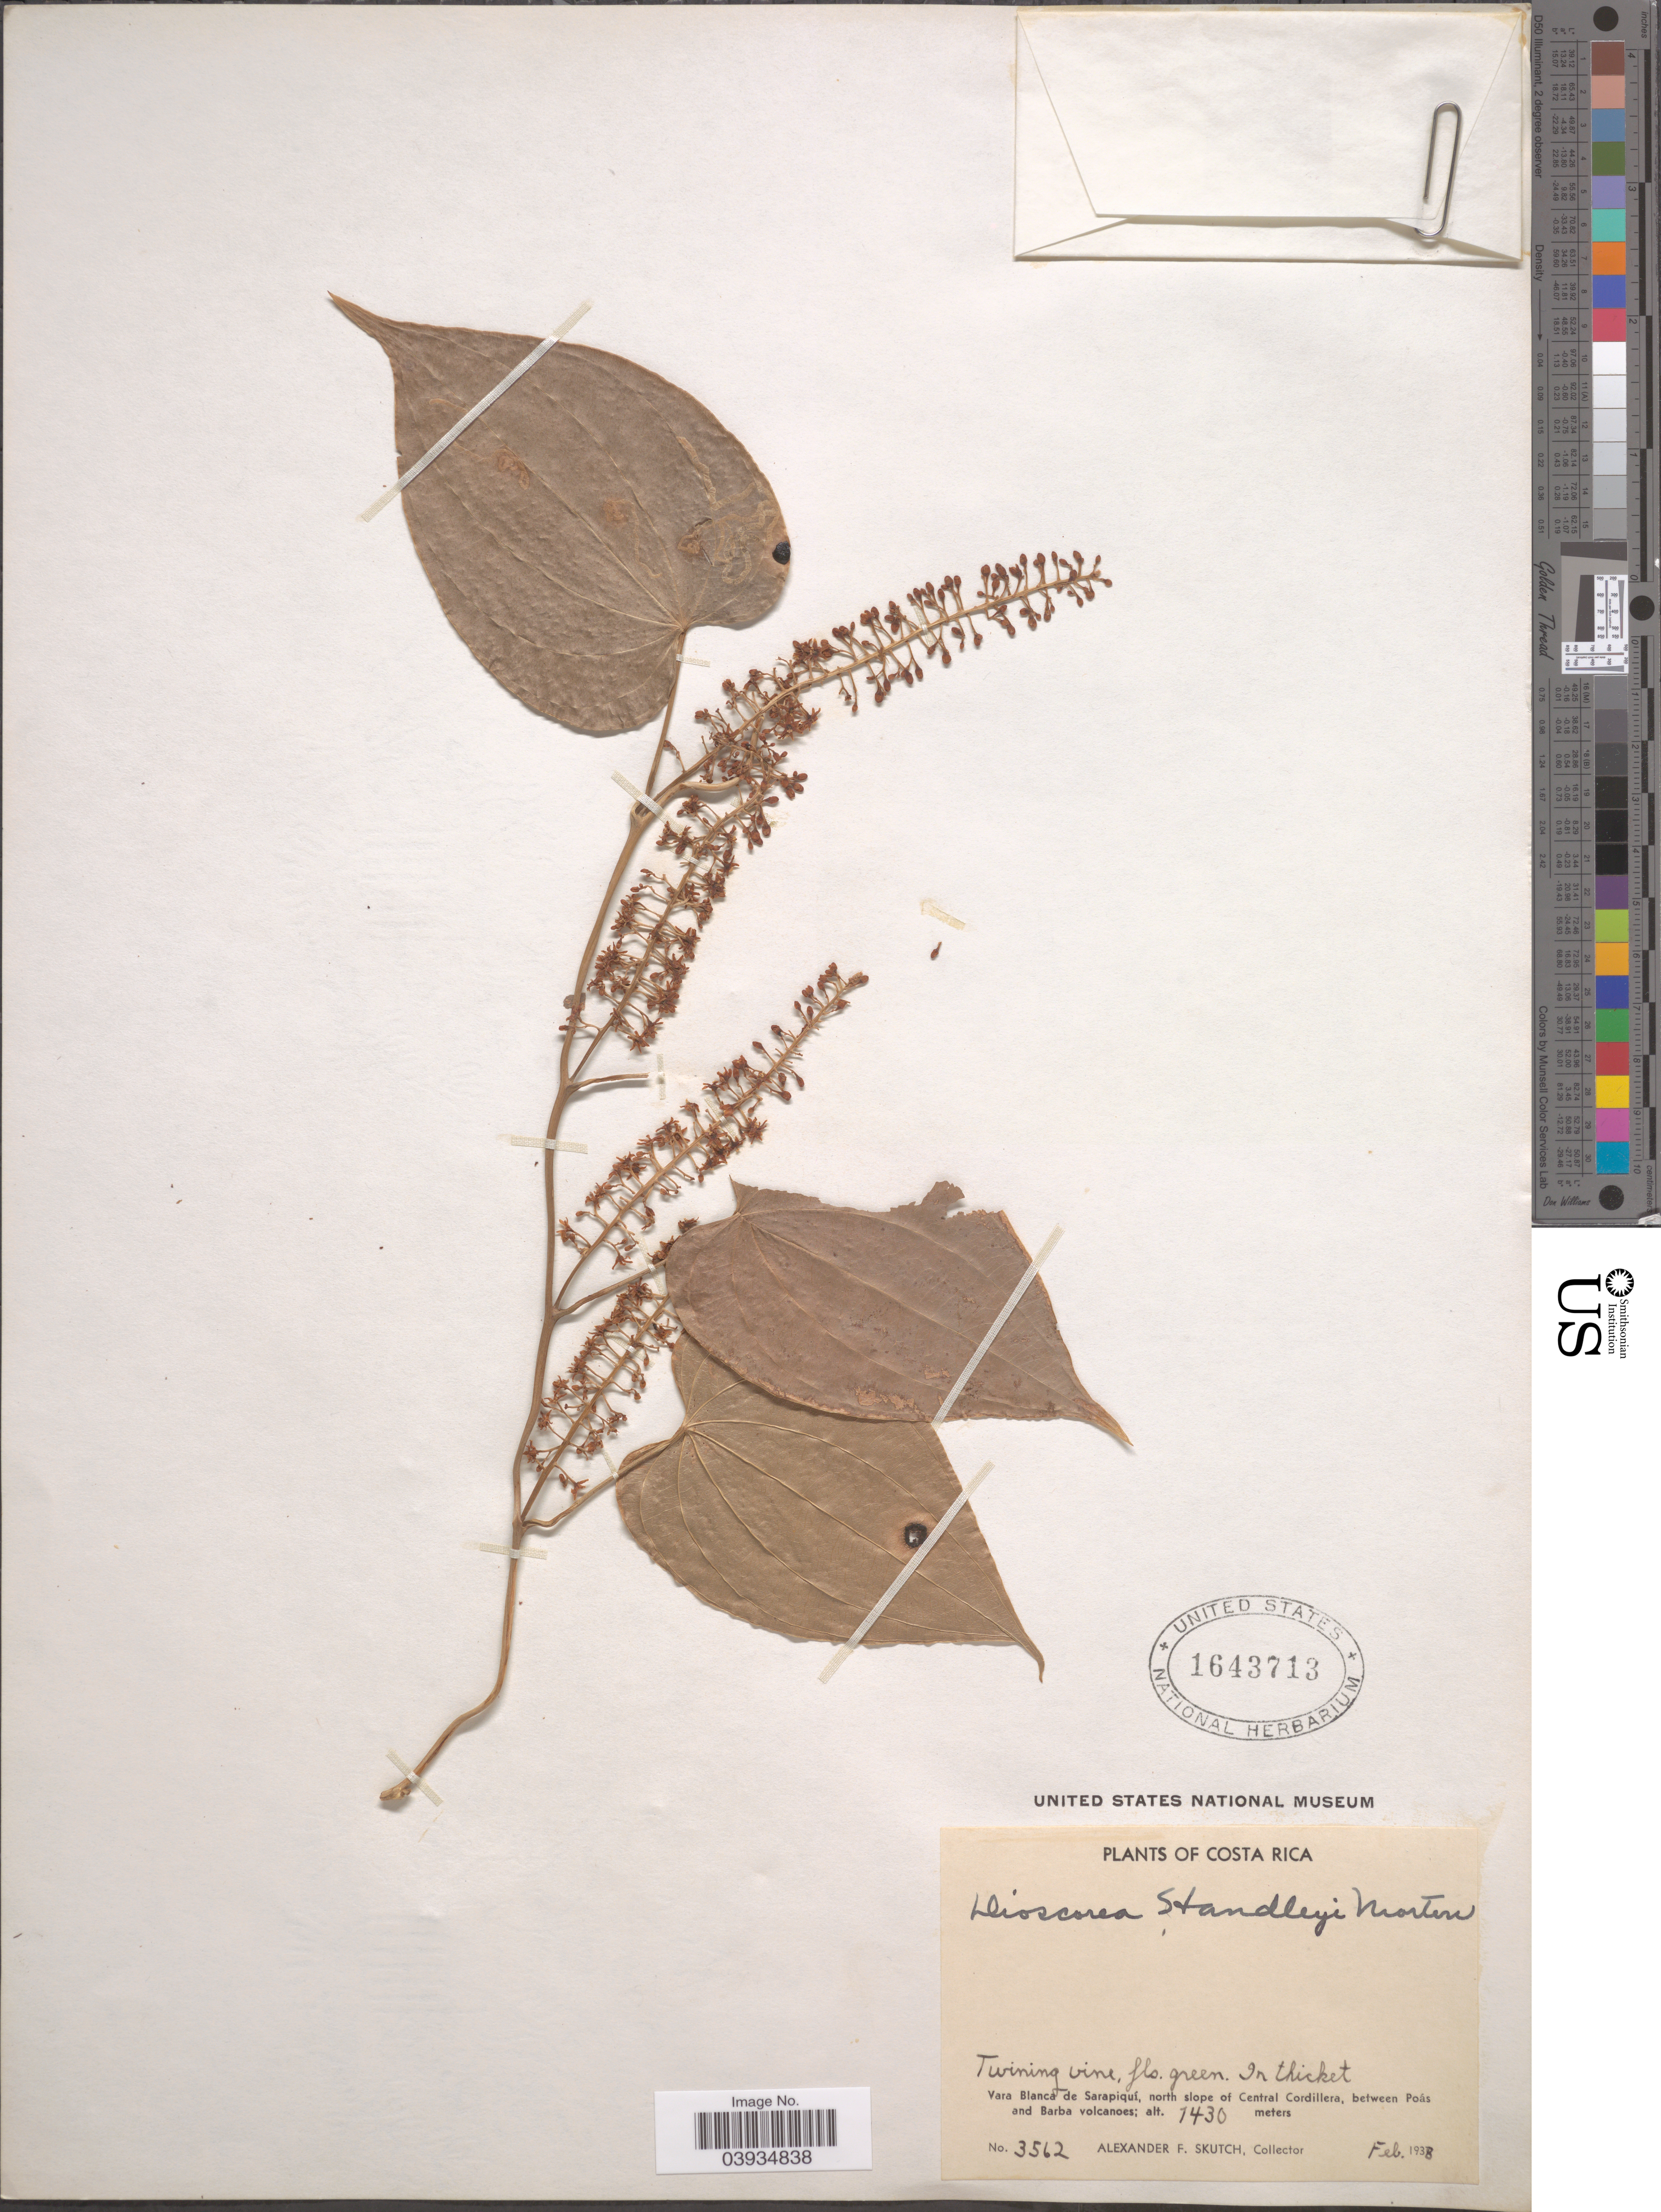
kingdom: Plantae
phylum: Tracheophyta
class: Liliopsida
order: Dioscoreales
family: Dioscoreaceae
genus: Dioscorea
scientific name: Dioscorea standleyi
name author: C.V. Morton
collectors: A. F. Skutch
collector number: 3562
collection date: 1938-02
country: Costa Rica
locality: Vara Blanca de Sarapiquí, north slope of Central Cordillera, between Poás and Barba volcanoes.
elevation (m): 1430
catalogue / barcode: US 1643713